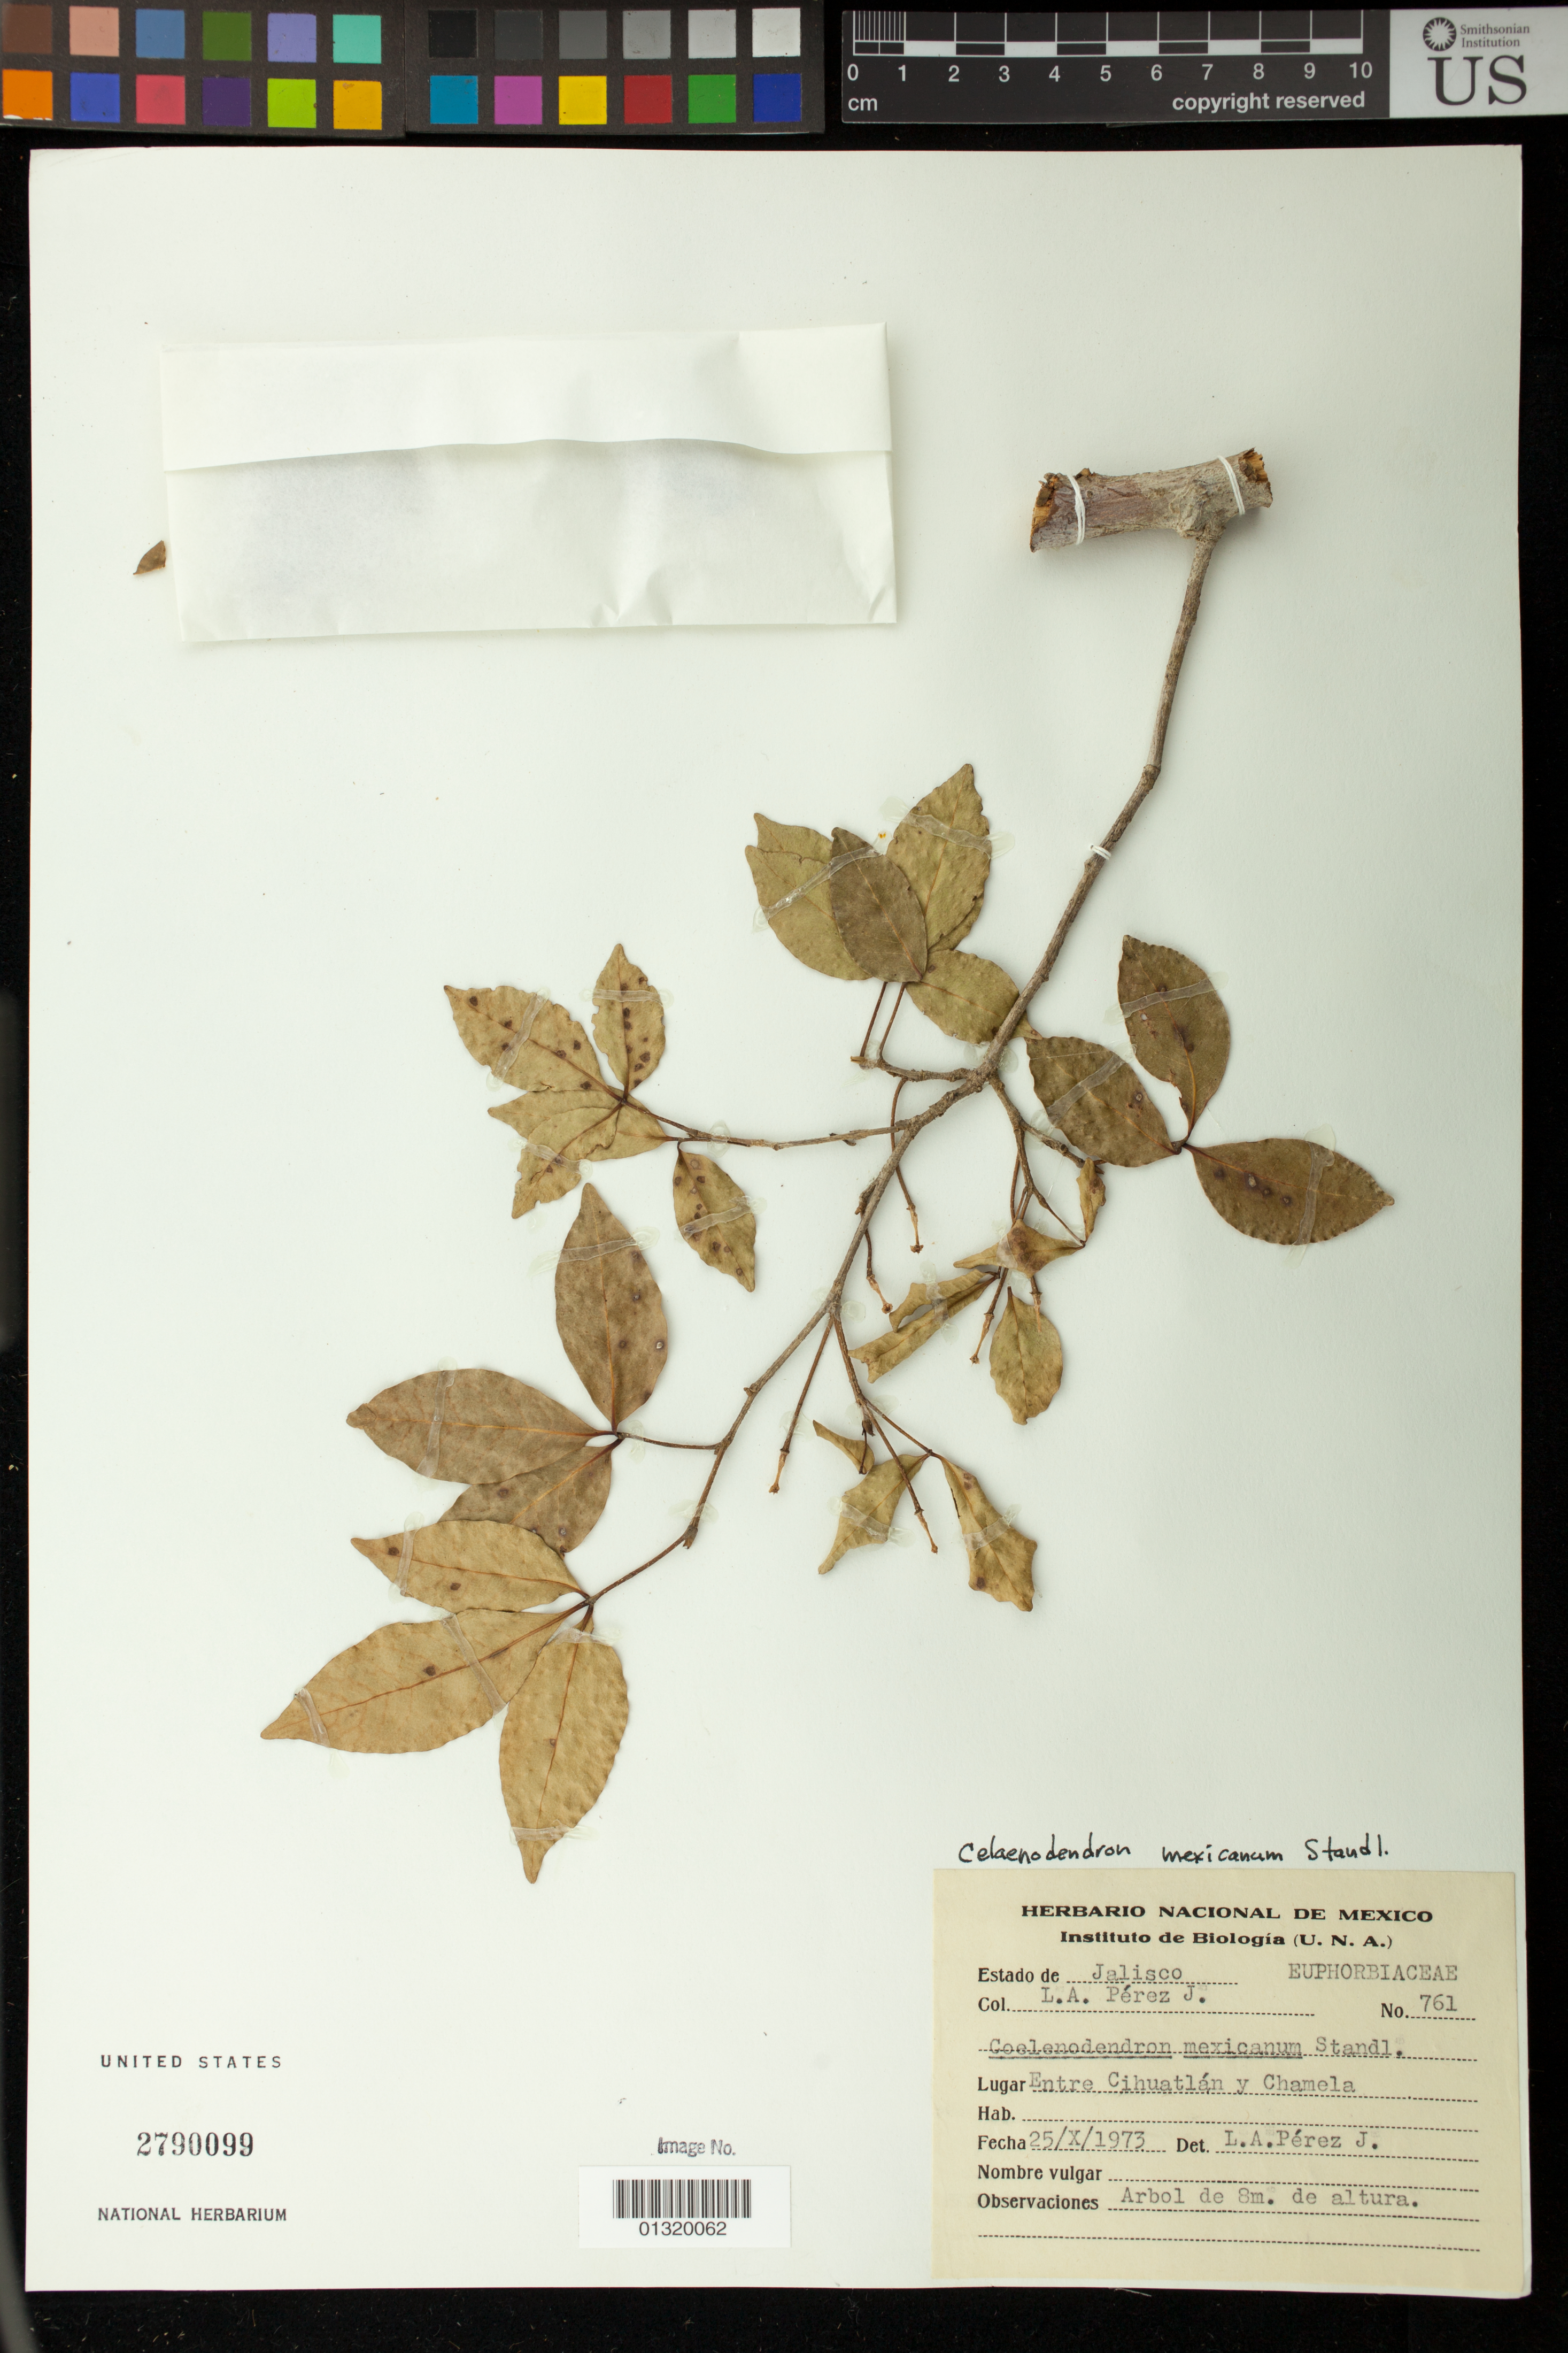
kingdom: Plantae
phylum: Tracheophyta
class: Magnoliopsida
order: Malpighiales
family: Picrodendraceae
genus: Celaenodendron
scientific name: Celaenodendron mexicanum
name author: Standl.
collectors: L. Perez Jimenez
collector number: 761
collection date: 1973-10-25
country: Mexico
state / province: Jalisco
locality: Entre Cihuatlan y Chamela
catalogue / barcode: US 2790099